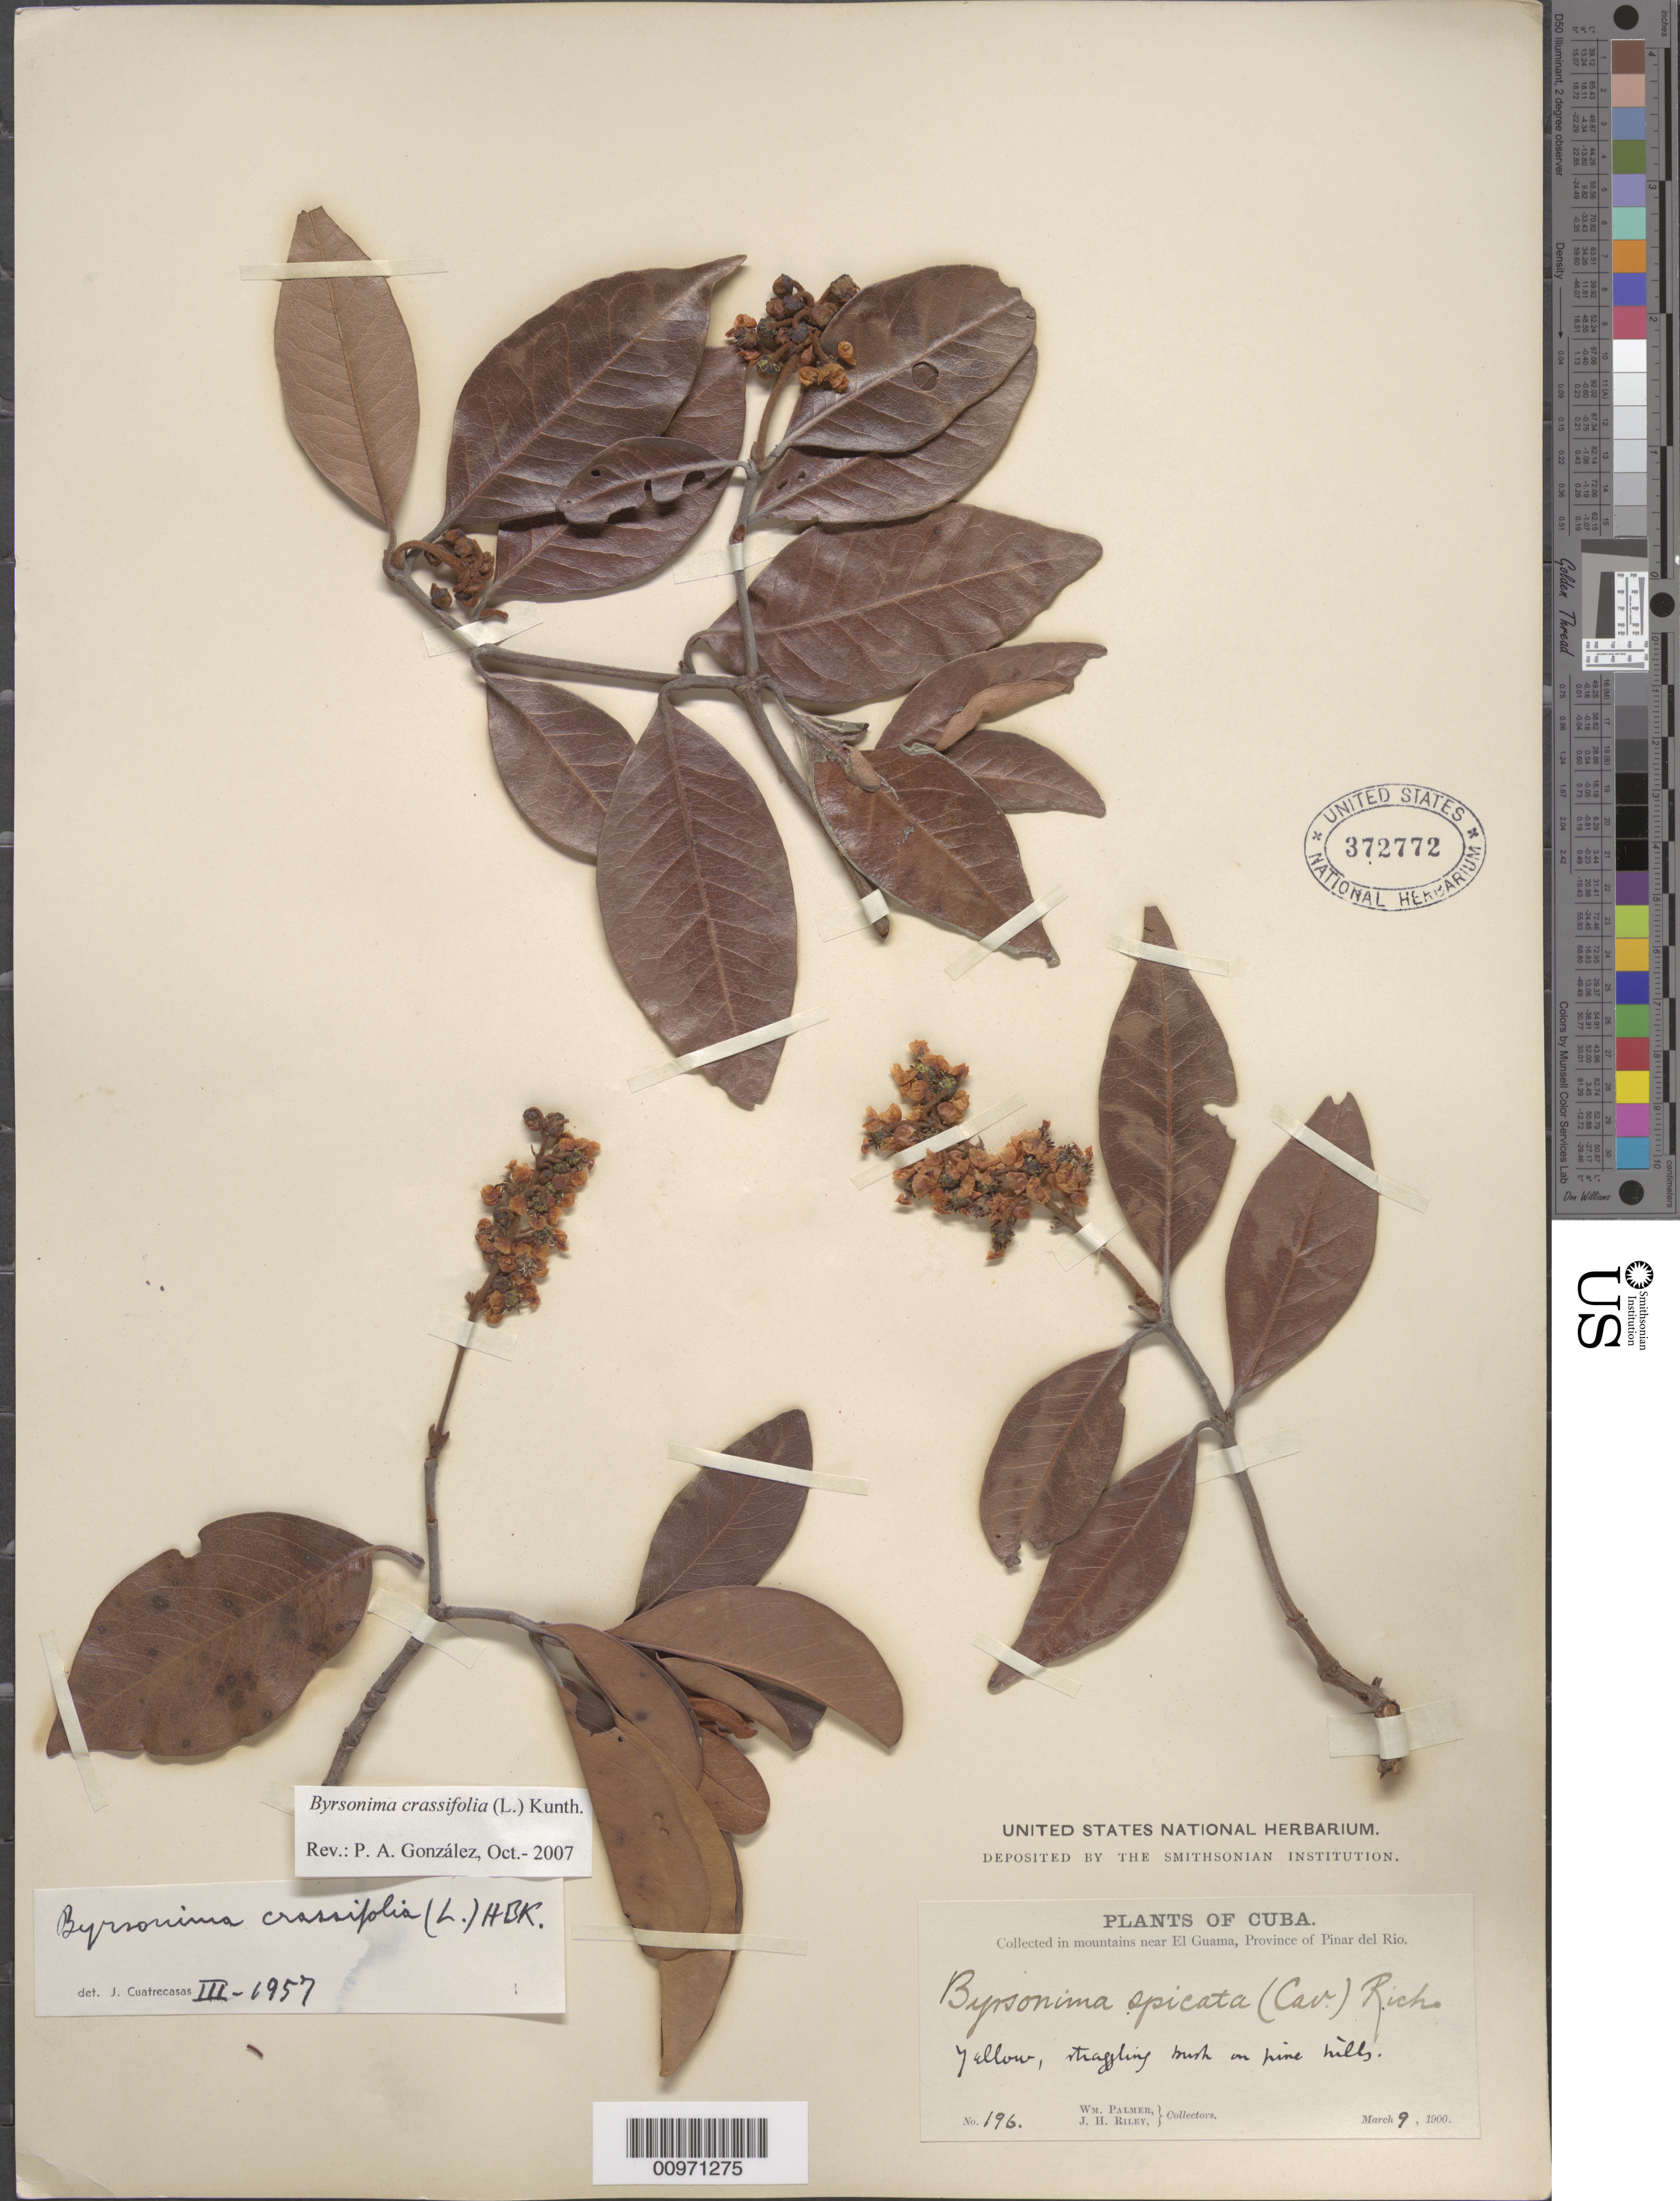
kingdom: Plantae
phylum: Tracheophyta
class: Magnoliopsida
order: Malpighiales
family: Malpighiaceae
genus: Byrsonima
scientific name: Byrsonima crassifolia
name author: (L.) Kunth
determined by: González, P. A.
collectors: W. Palmer & J. H. Riley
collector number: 196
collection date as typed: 09 Mar 1900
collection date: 1900-03-09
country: Cuba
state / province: Pinar del Rio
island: Cuba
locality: Mountains near El Guama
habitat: Pine hills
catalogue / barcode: US 372772